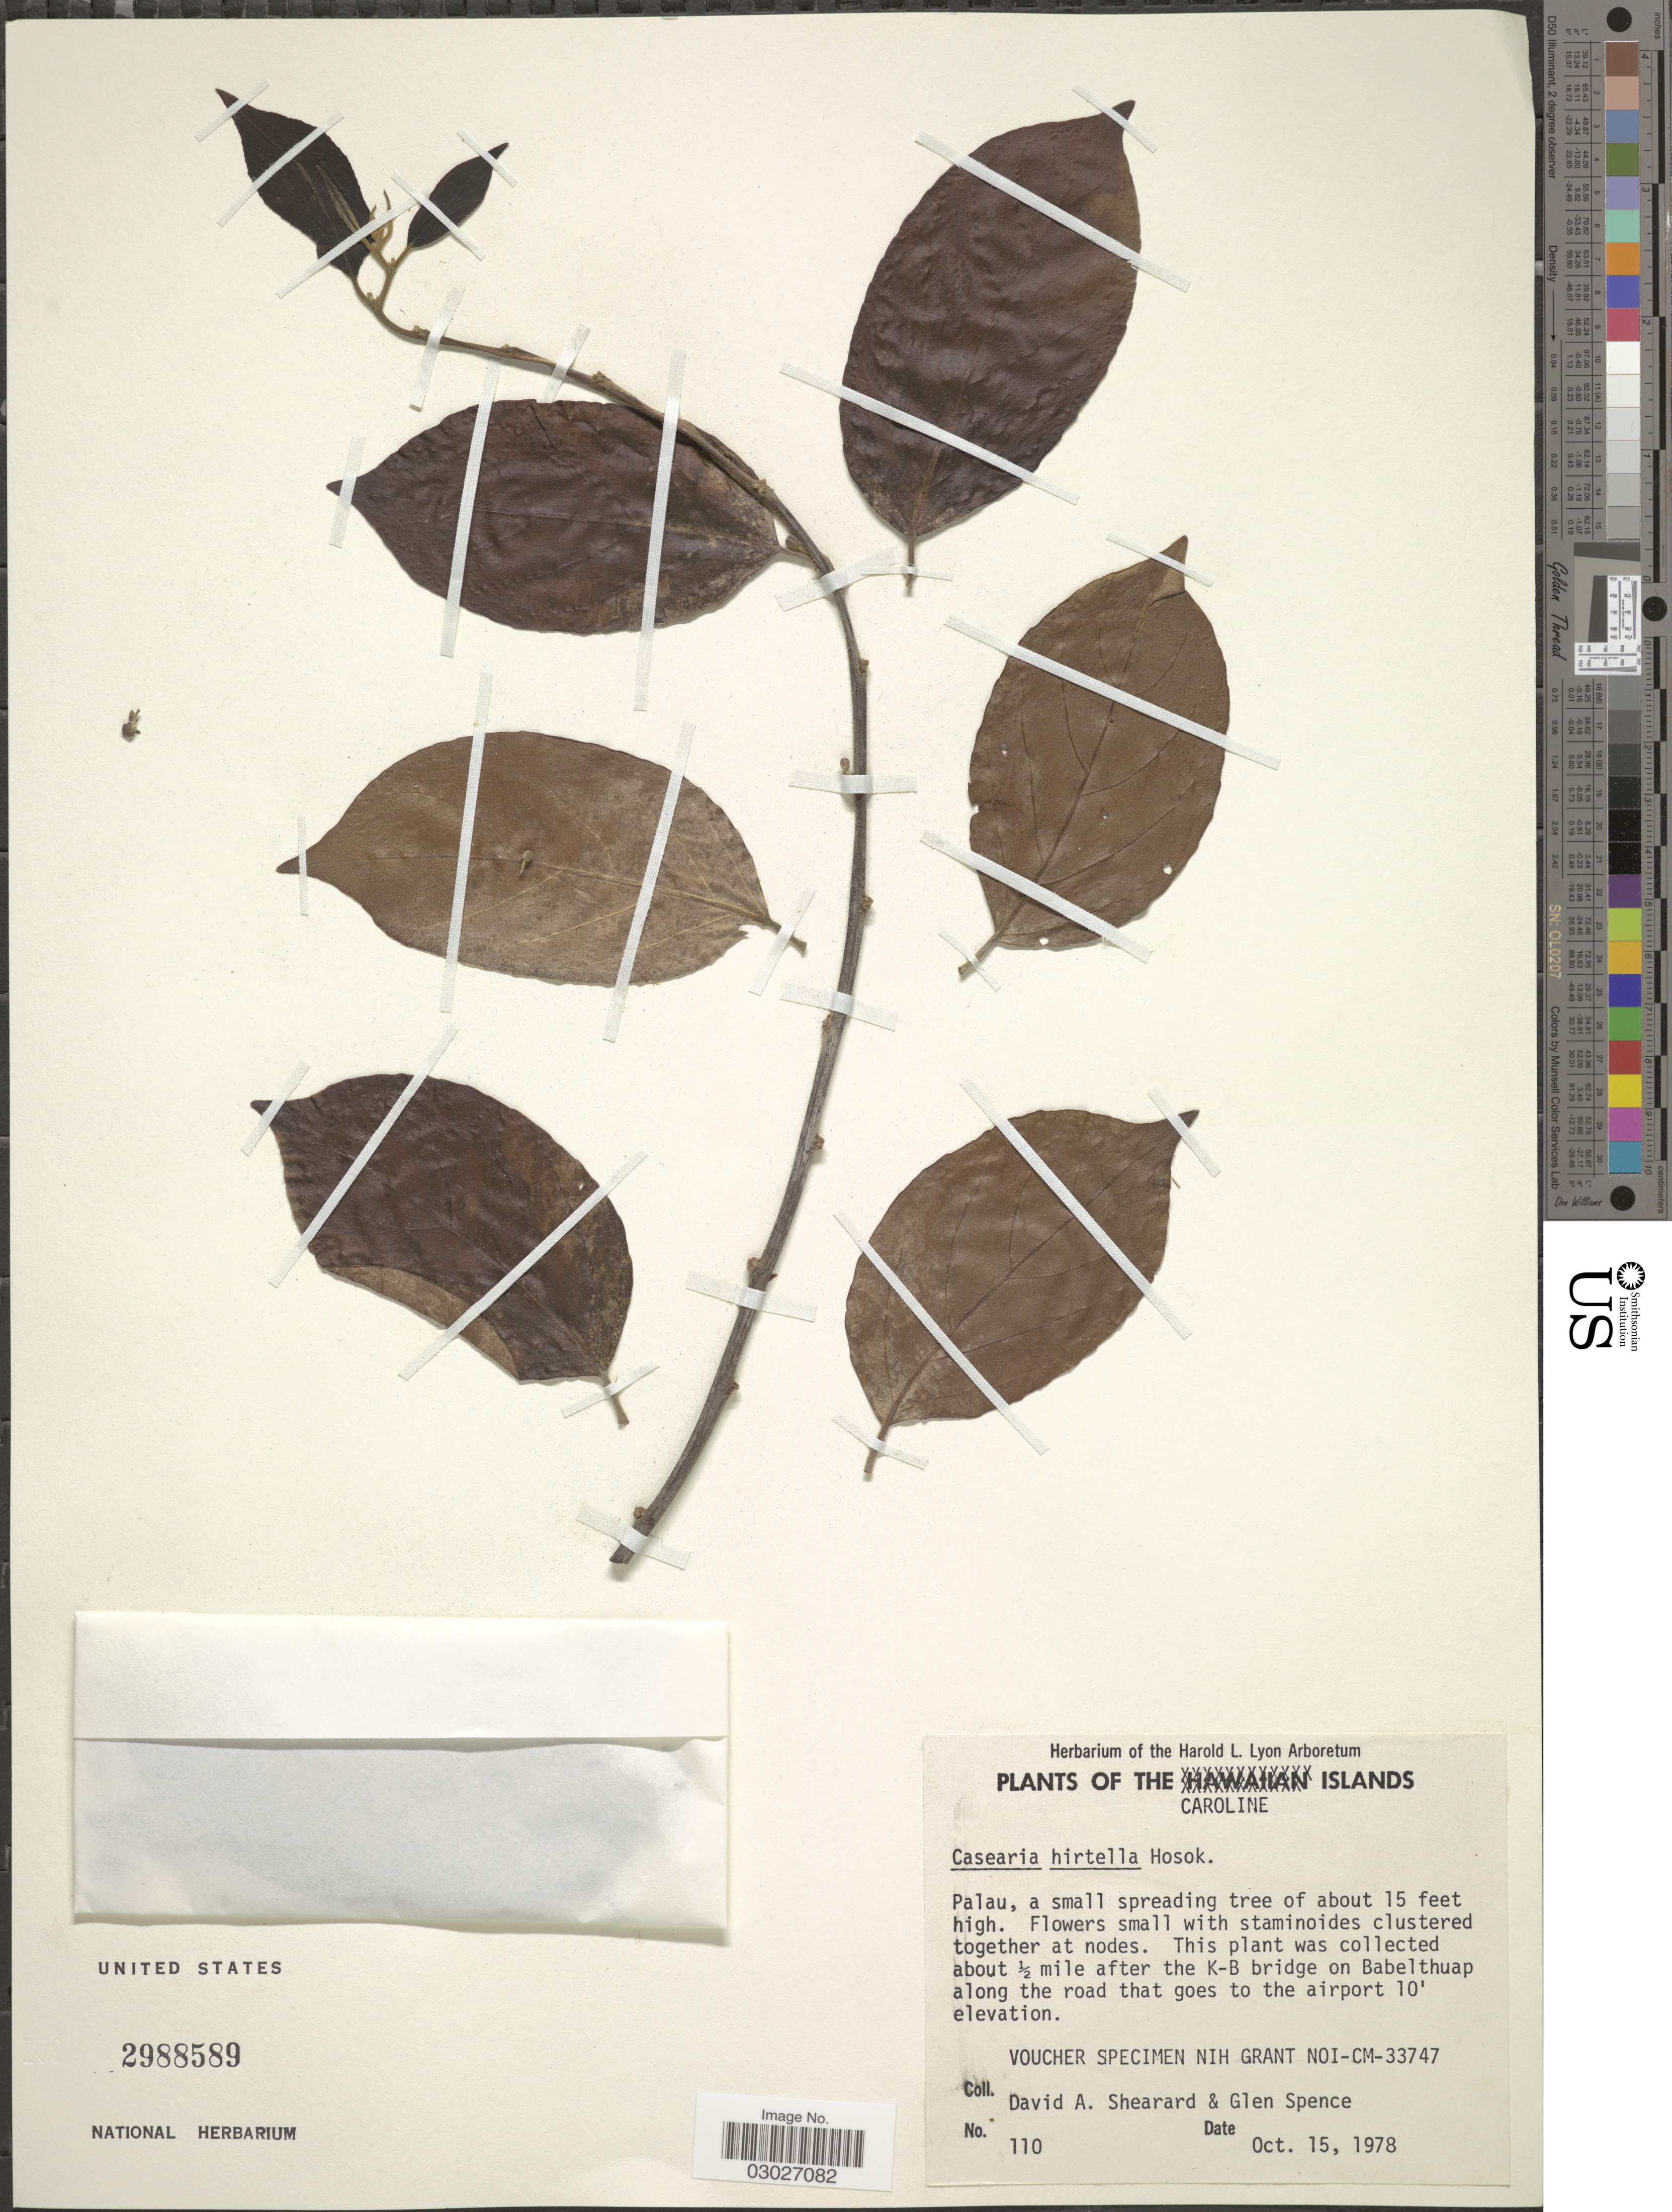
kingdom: Plantae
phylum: Tracheophyta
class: Magnoliopsida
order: Malpighiales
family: Salicaceae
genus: Casearia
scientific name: Casearia hirtella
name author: Hosok.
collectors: D. Shearard & G. Spence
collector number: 110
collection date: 1978-10-15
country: Palau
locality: Caroline Islands. Palau. About ½ mile after the K-B bridge on Babelthuap along the road that goes to the airport.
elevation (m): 3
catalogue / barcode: US 2988589